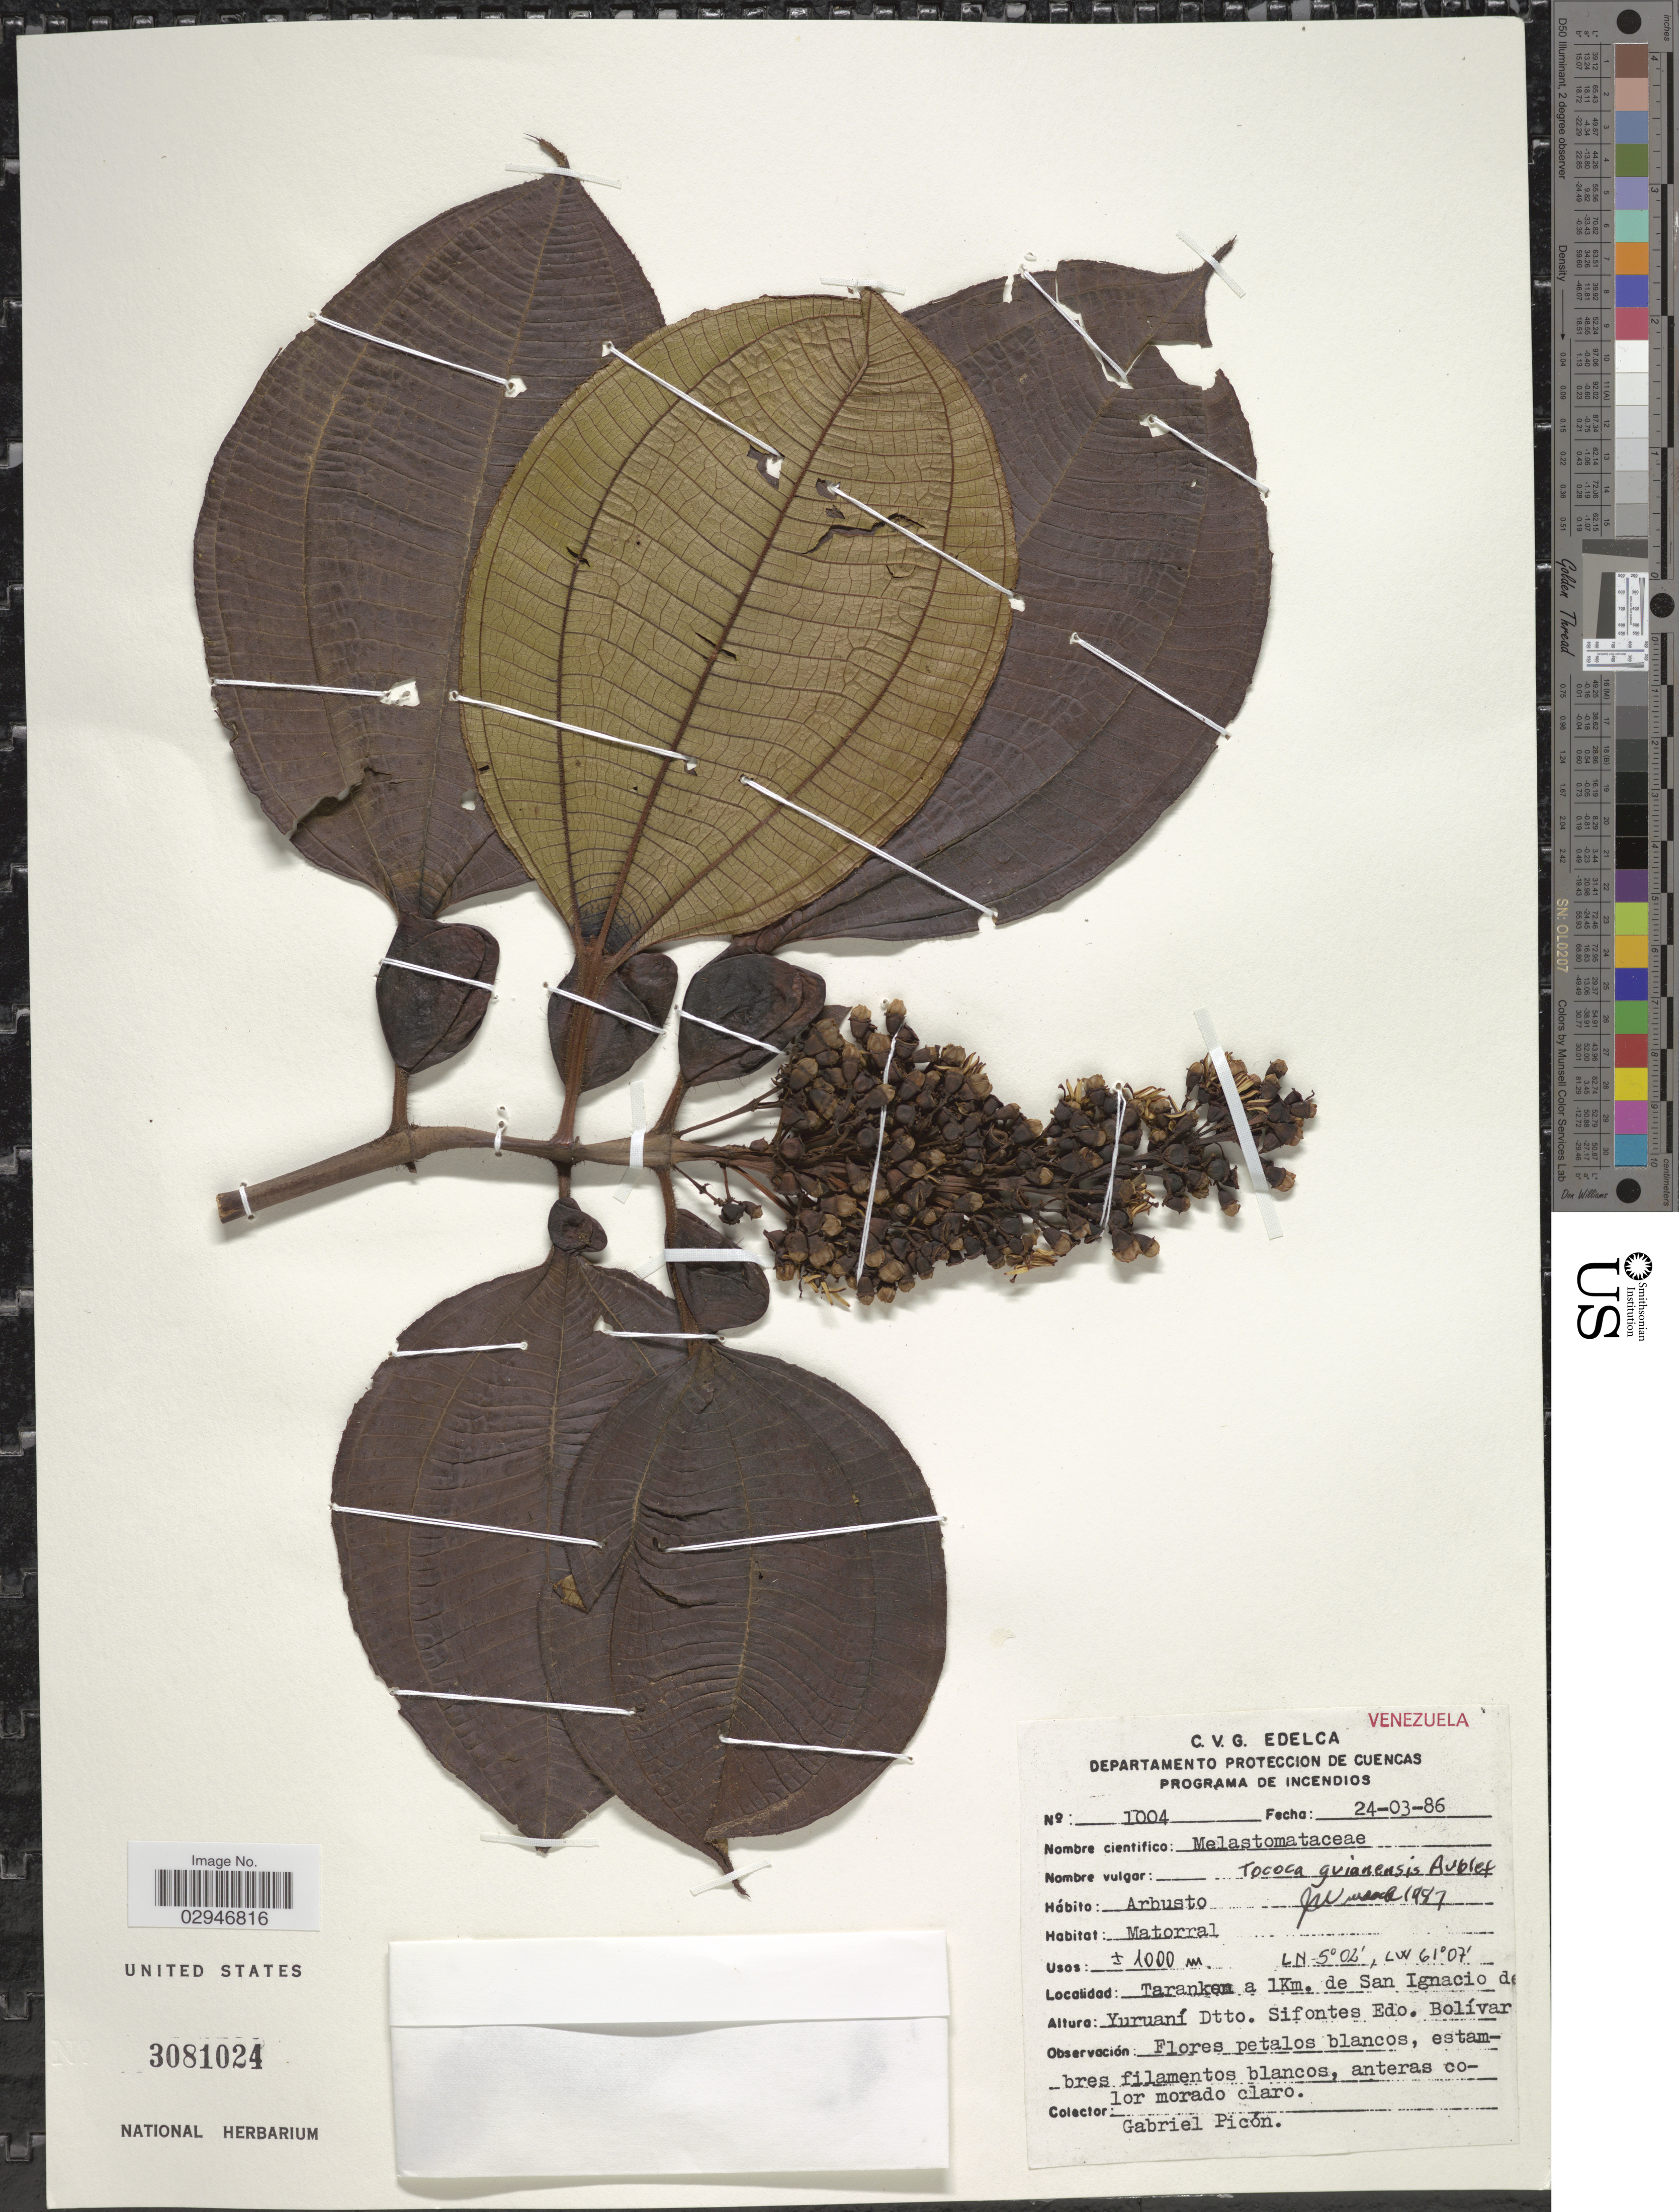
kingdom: Plantae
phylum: Tracheophyta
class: Magnoliopsida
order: Myrtales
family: Melastomataceae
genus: Tococa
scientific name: Tococa guianensis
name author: Aubl.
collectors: G. Picon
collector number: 1004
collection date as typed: Transcribed d/m/y: 24/3/86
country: Venezuela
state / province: Bolivar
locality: Tarankem a 1Km. de San Ignacio de Yuruaní Dtto. Sifontes Edo. Bolívar.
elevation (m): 1000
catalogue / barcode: US 3081024